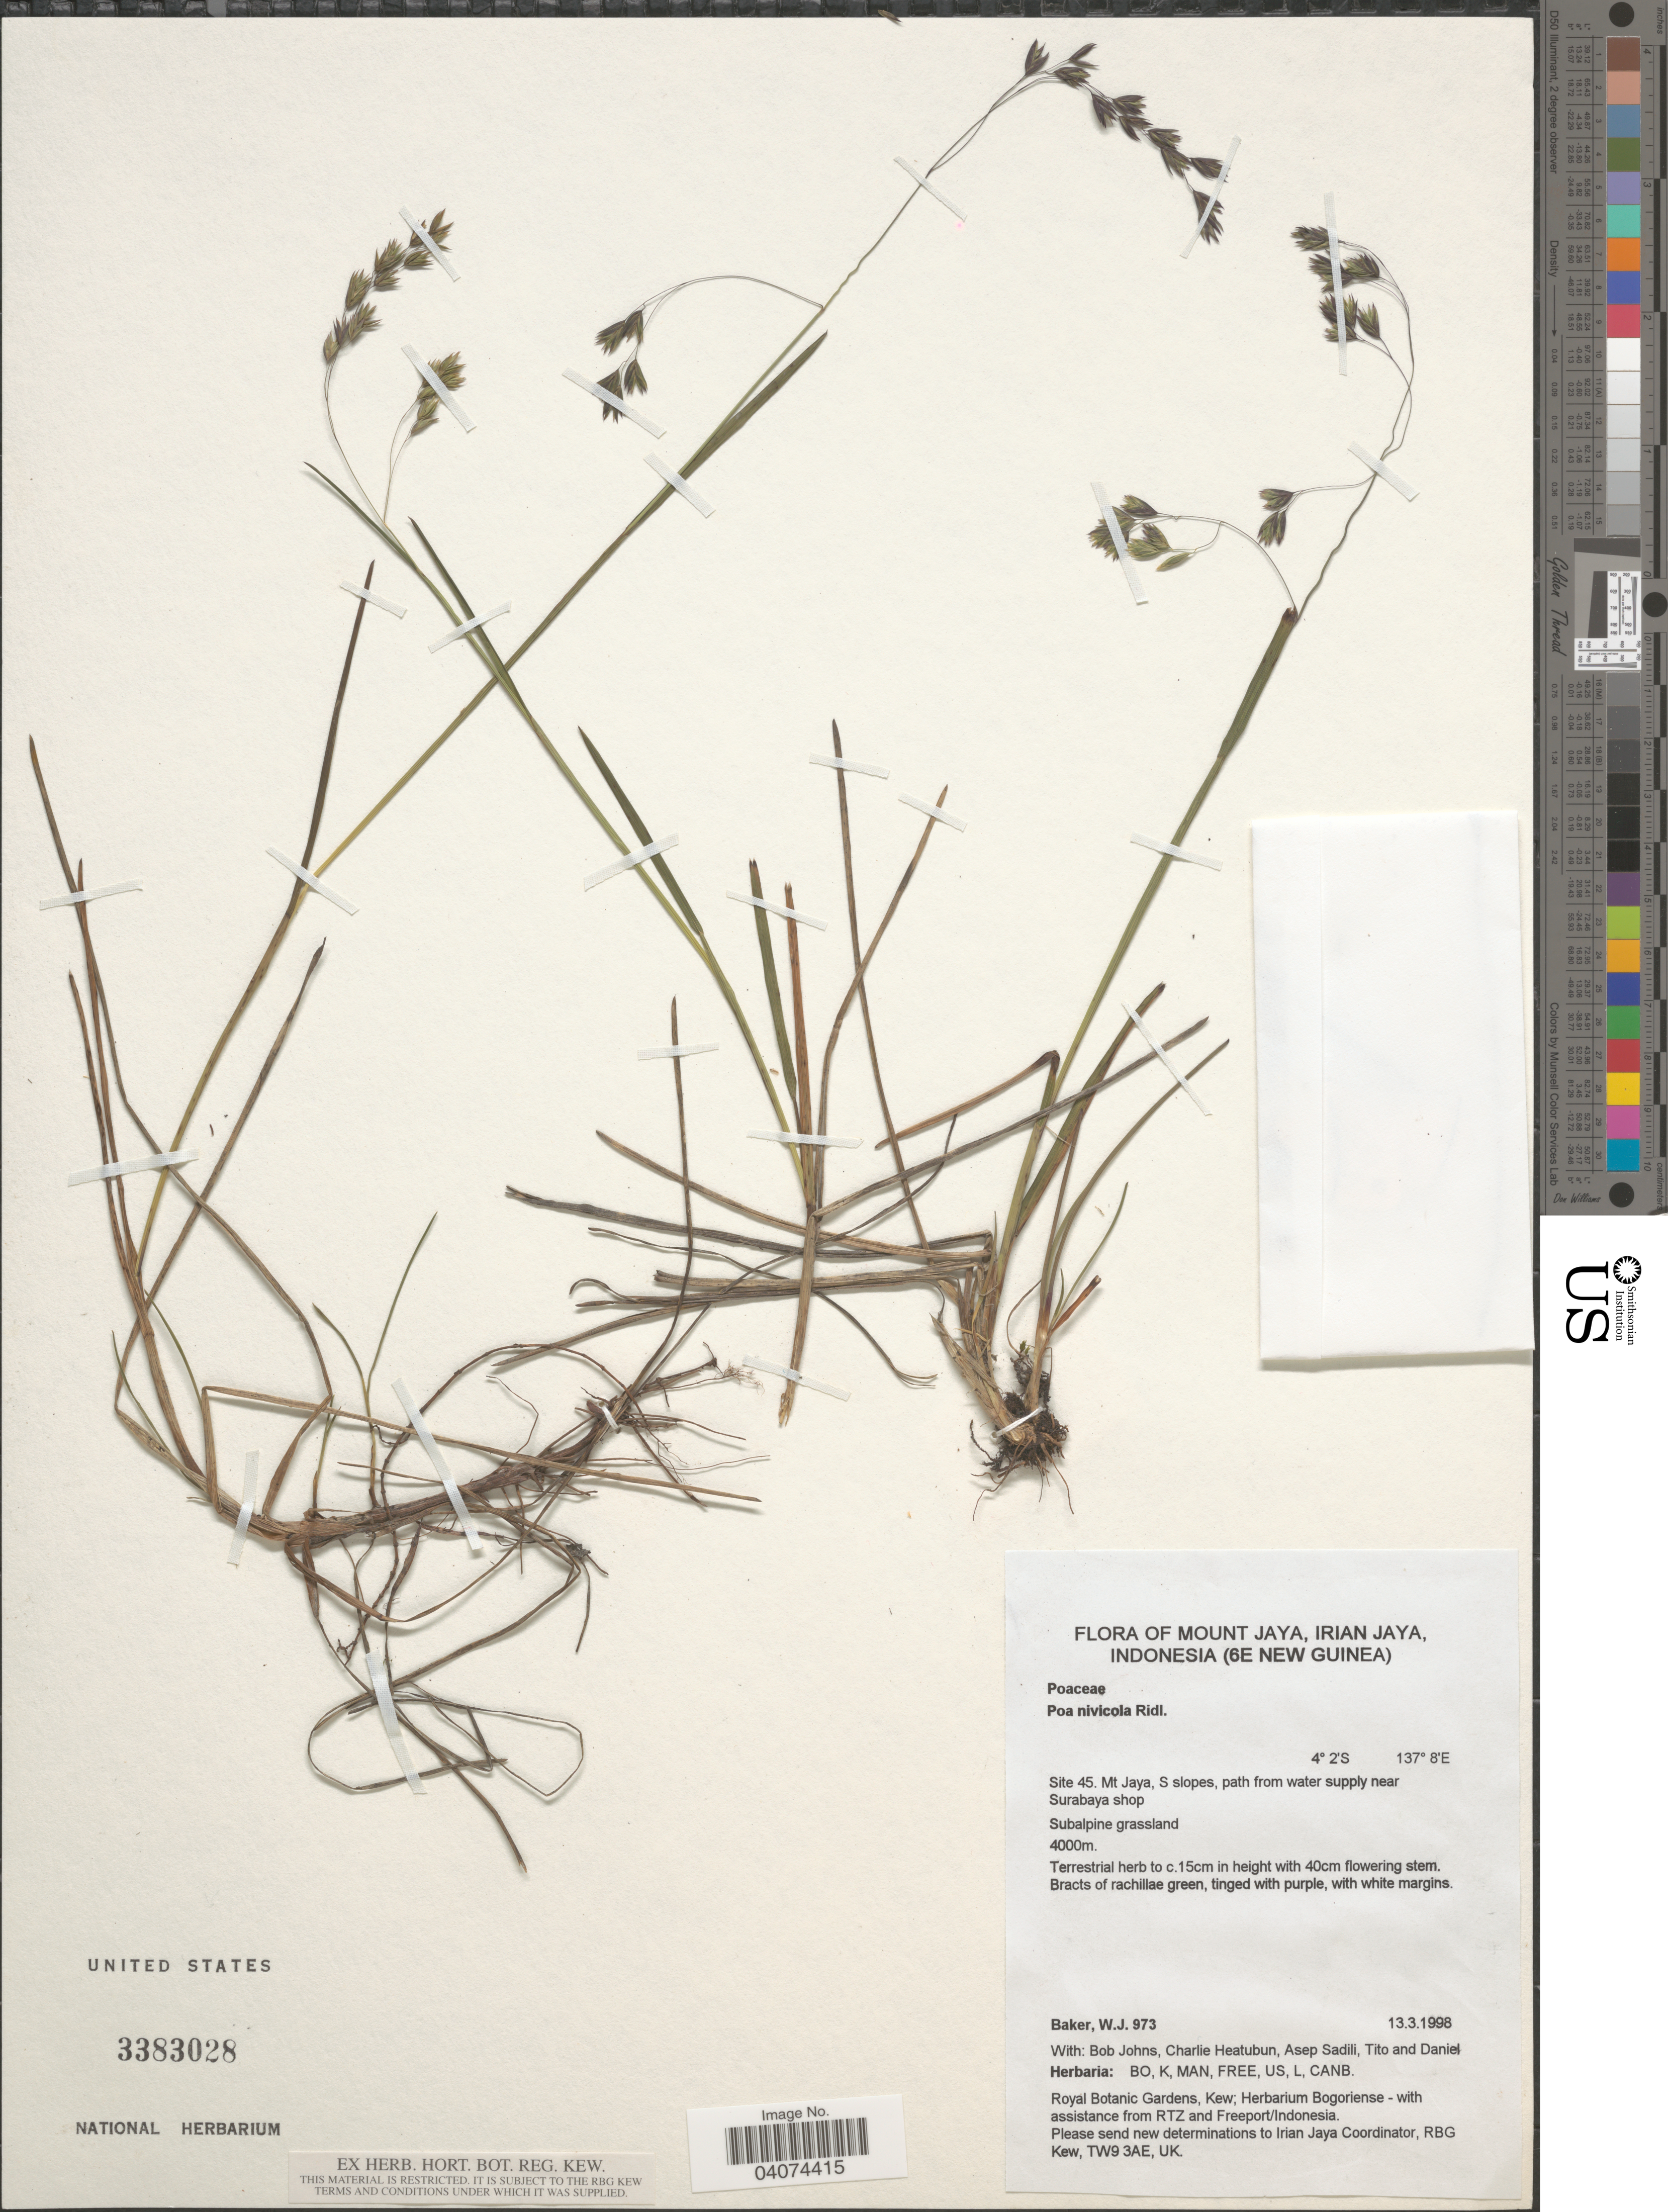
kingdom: Plantae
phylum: Tracheophyta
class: Liliopsida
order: Poales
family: Poaceae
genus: Poa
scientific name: Poa nivicola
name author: Ridl.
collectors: W. J. Baker, B. Johns, C. Heatubun & A. Sadili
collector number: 973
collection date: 1998-03-13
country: Indonesia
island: New Guinea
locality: Mount Jaya, Irian Jaya (6e New Guinea). Site 45. Mt Jaya, S slopes, path from water supply near Surabaya shop.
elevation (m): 4000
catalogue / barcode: US 3383028